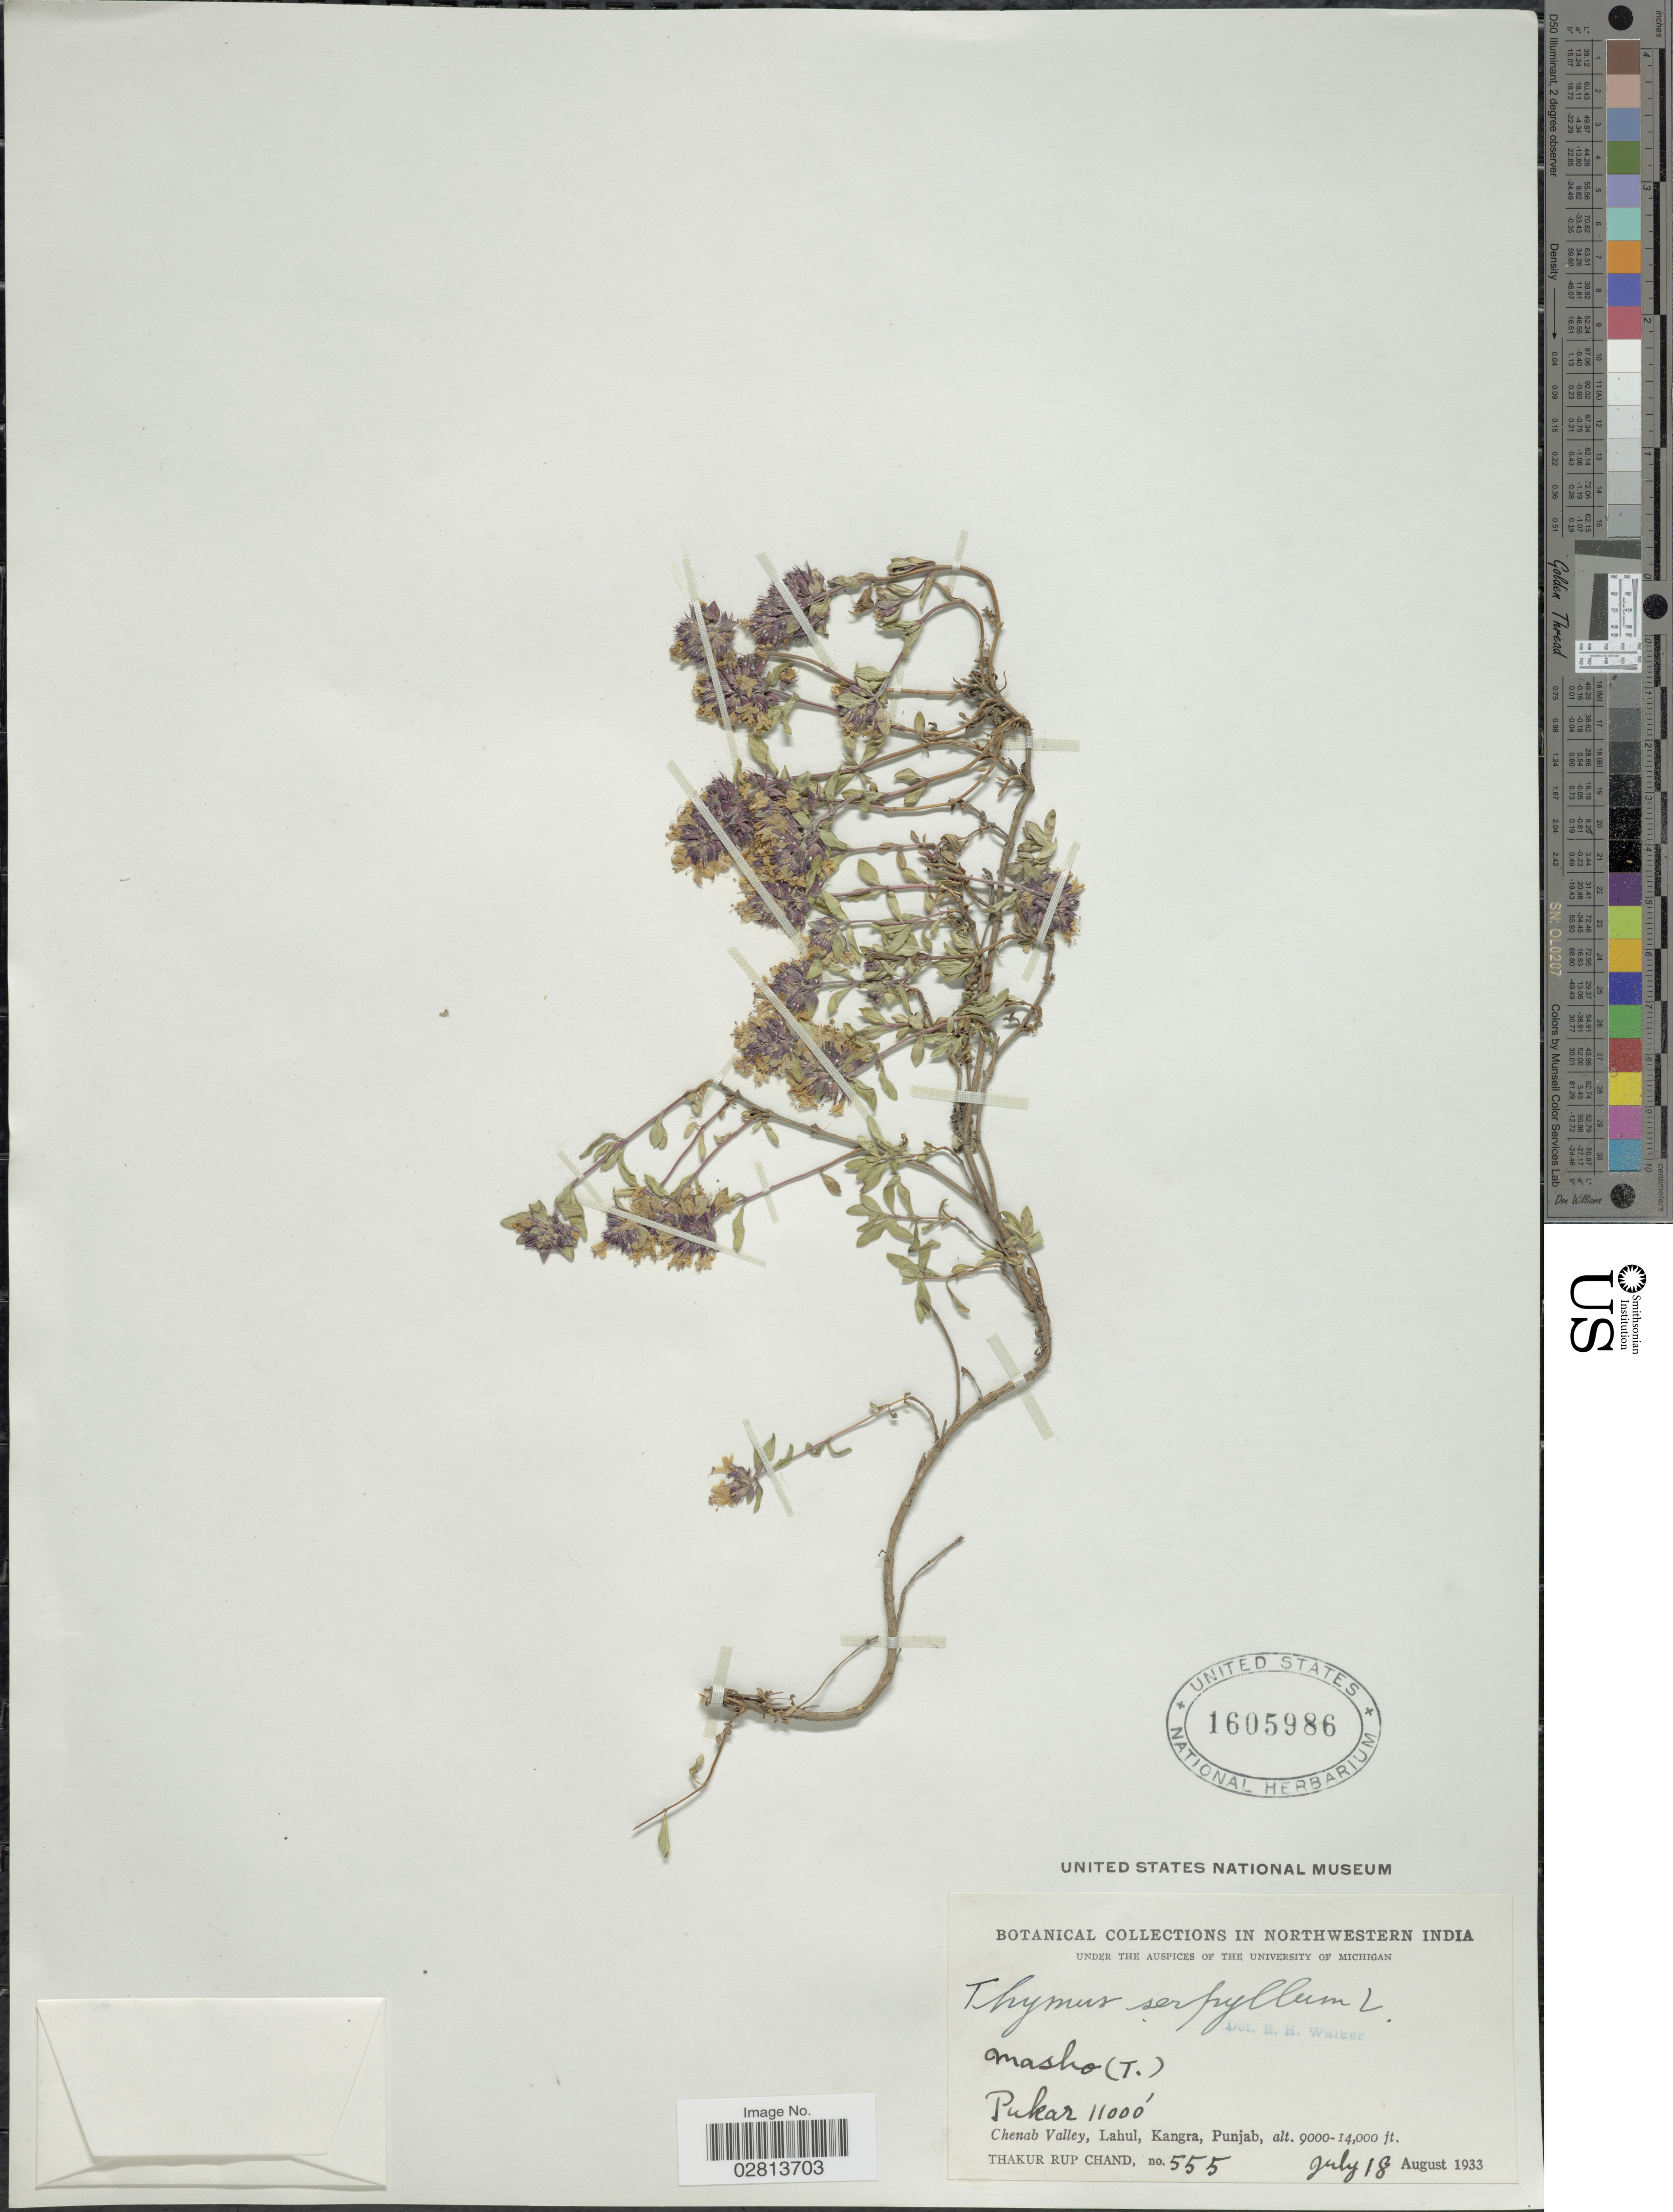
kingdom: Plantae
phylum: Tracheophyta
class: Magnoliopsida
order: Lamiales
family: Lamiaceae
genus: Thymus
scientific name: Thymus serpyllum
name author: L.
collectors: T. R. Chand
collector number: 555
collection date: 1933-07-18/1933-08-18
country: India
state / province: Himachal Pradesh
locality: Northwestern India. Pukar, Chenab Valley, Lahul, Kangra.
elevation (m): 3353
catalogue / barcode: US 1605986